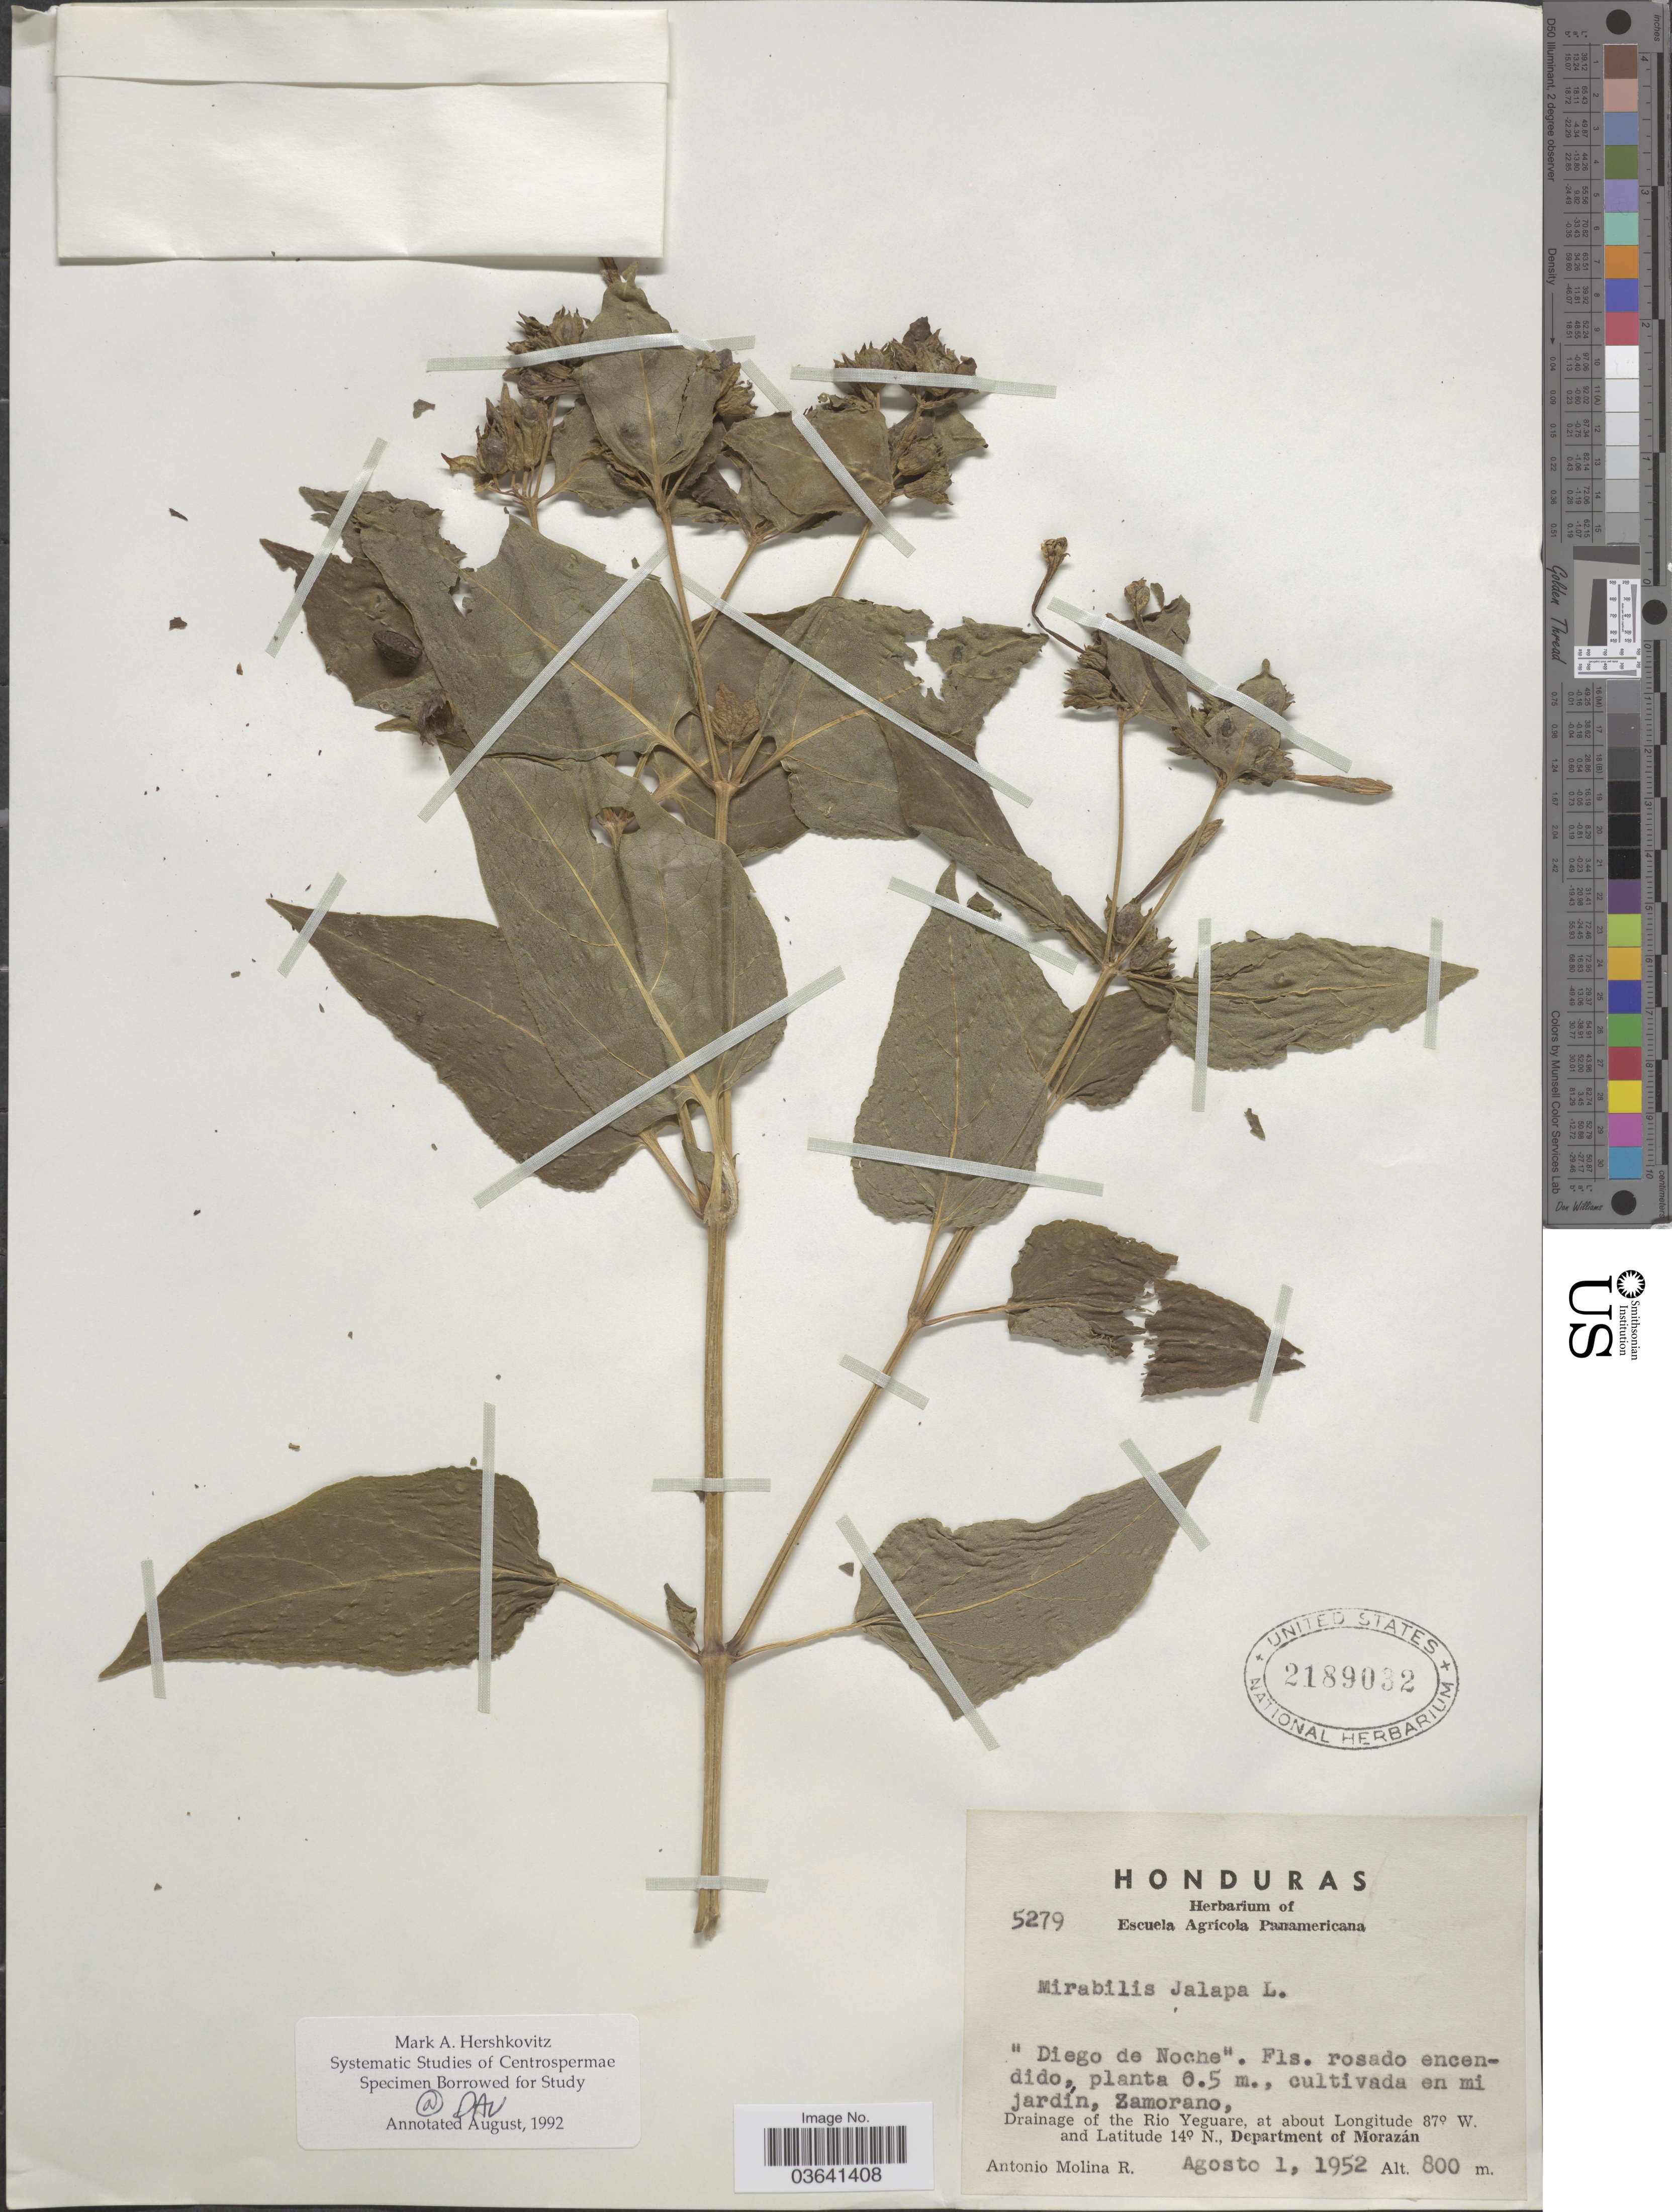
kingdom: Plantae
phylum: Tracheophyta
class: Magnoliopsida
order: Caryophyllales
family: Nyctaginaceae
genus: Mirabilis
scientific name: Mirabilis jalapa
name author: L.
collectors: A. Molina R.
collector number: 5279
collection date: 1952-08-01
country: Honduras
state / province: Fco. Morazán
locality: En mi jardín, Zamorano. Drainage of the Rio Yeguare, Department of Morazán.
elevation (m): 800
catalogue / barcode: US 2189032